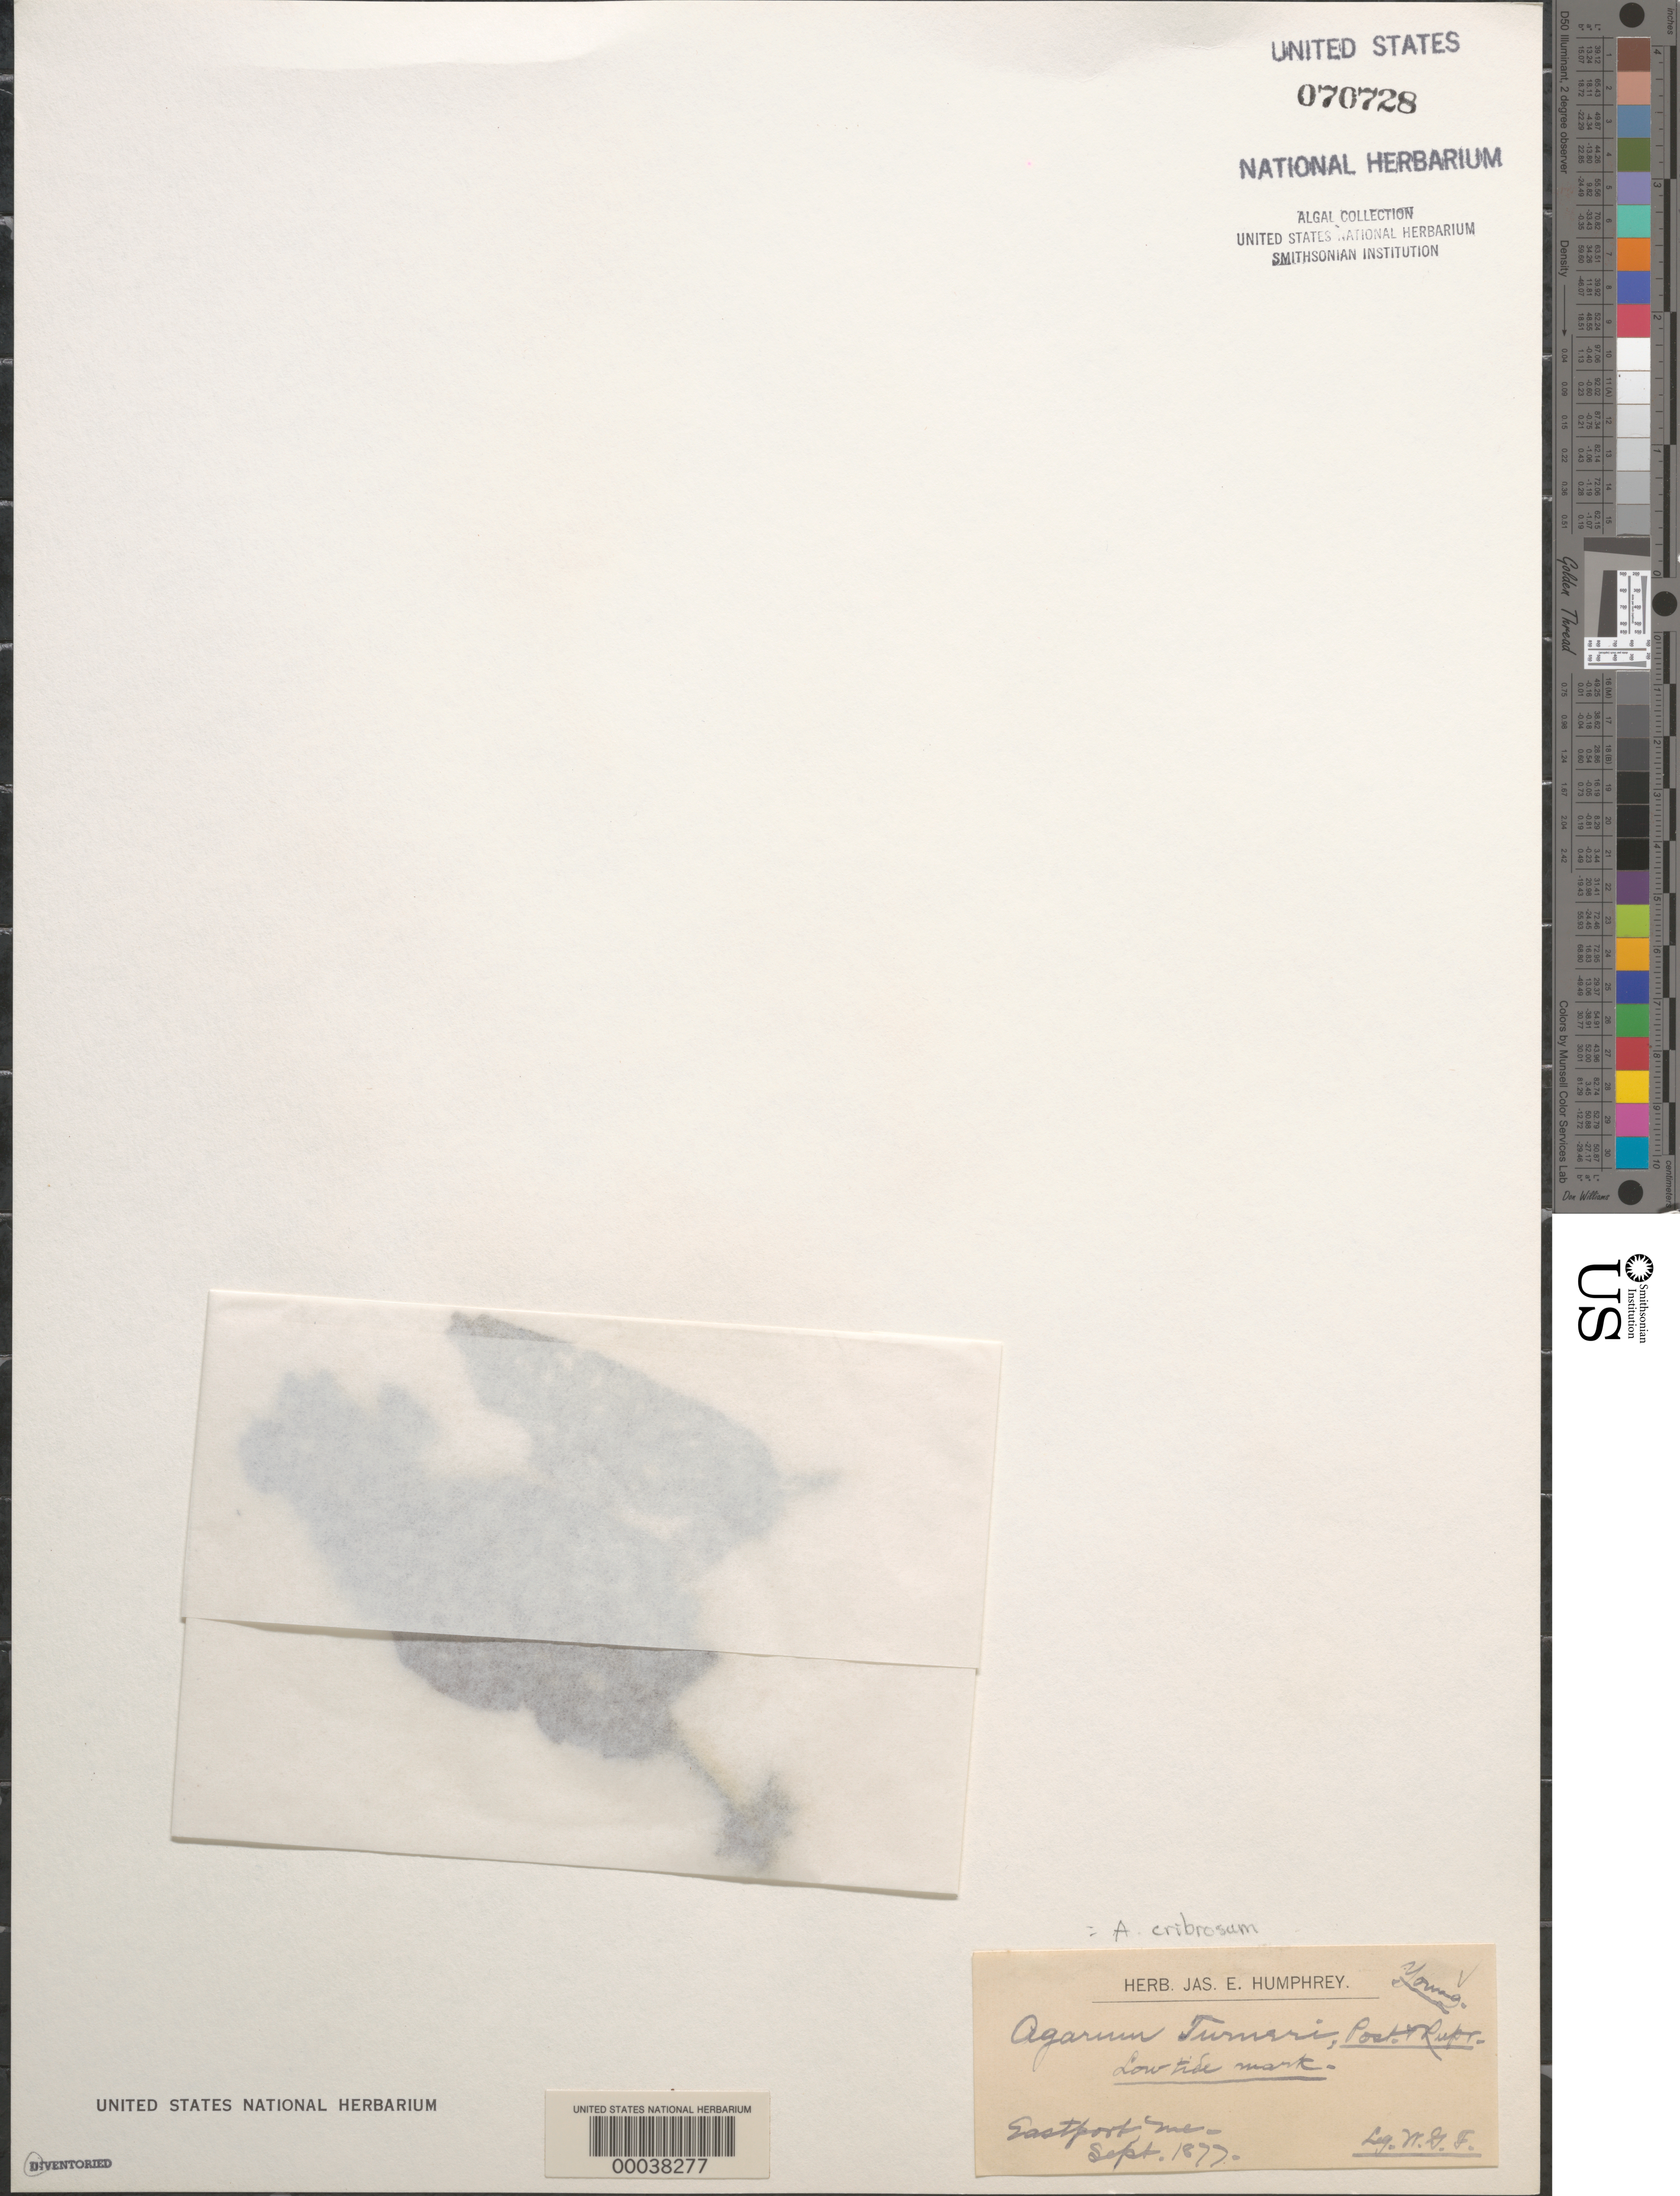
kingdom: Chromista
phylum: Ochrophyta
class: Phaeophyceae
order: Laminariales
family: Costariaceae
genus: Agarum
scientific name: Agarum clathratum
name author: Dumortier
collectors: W. G. Farlow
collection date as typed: Sep 1877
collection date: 1877-09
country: United States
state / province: Maine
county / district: Washington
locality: Eastport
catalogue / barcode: US 70728